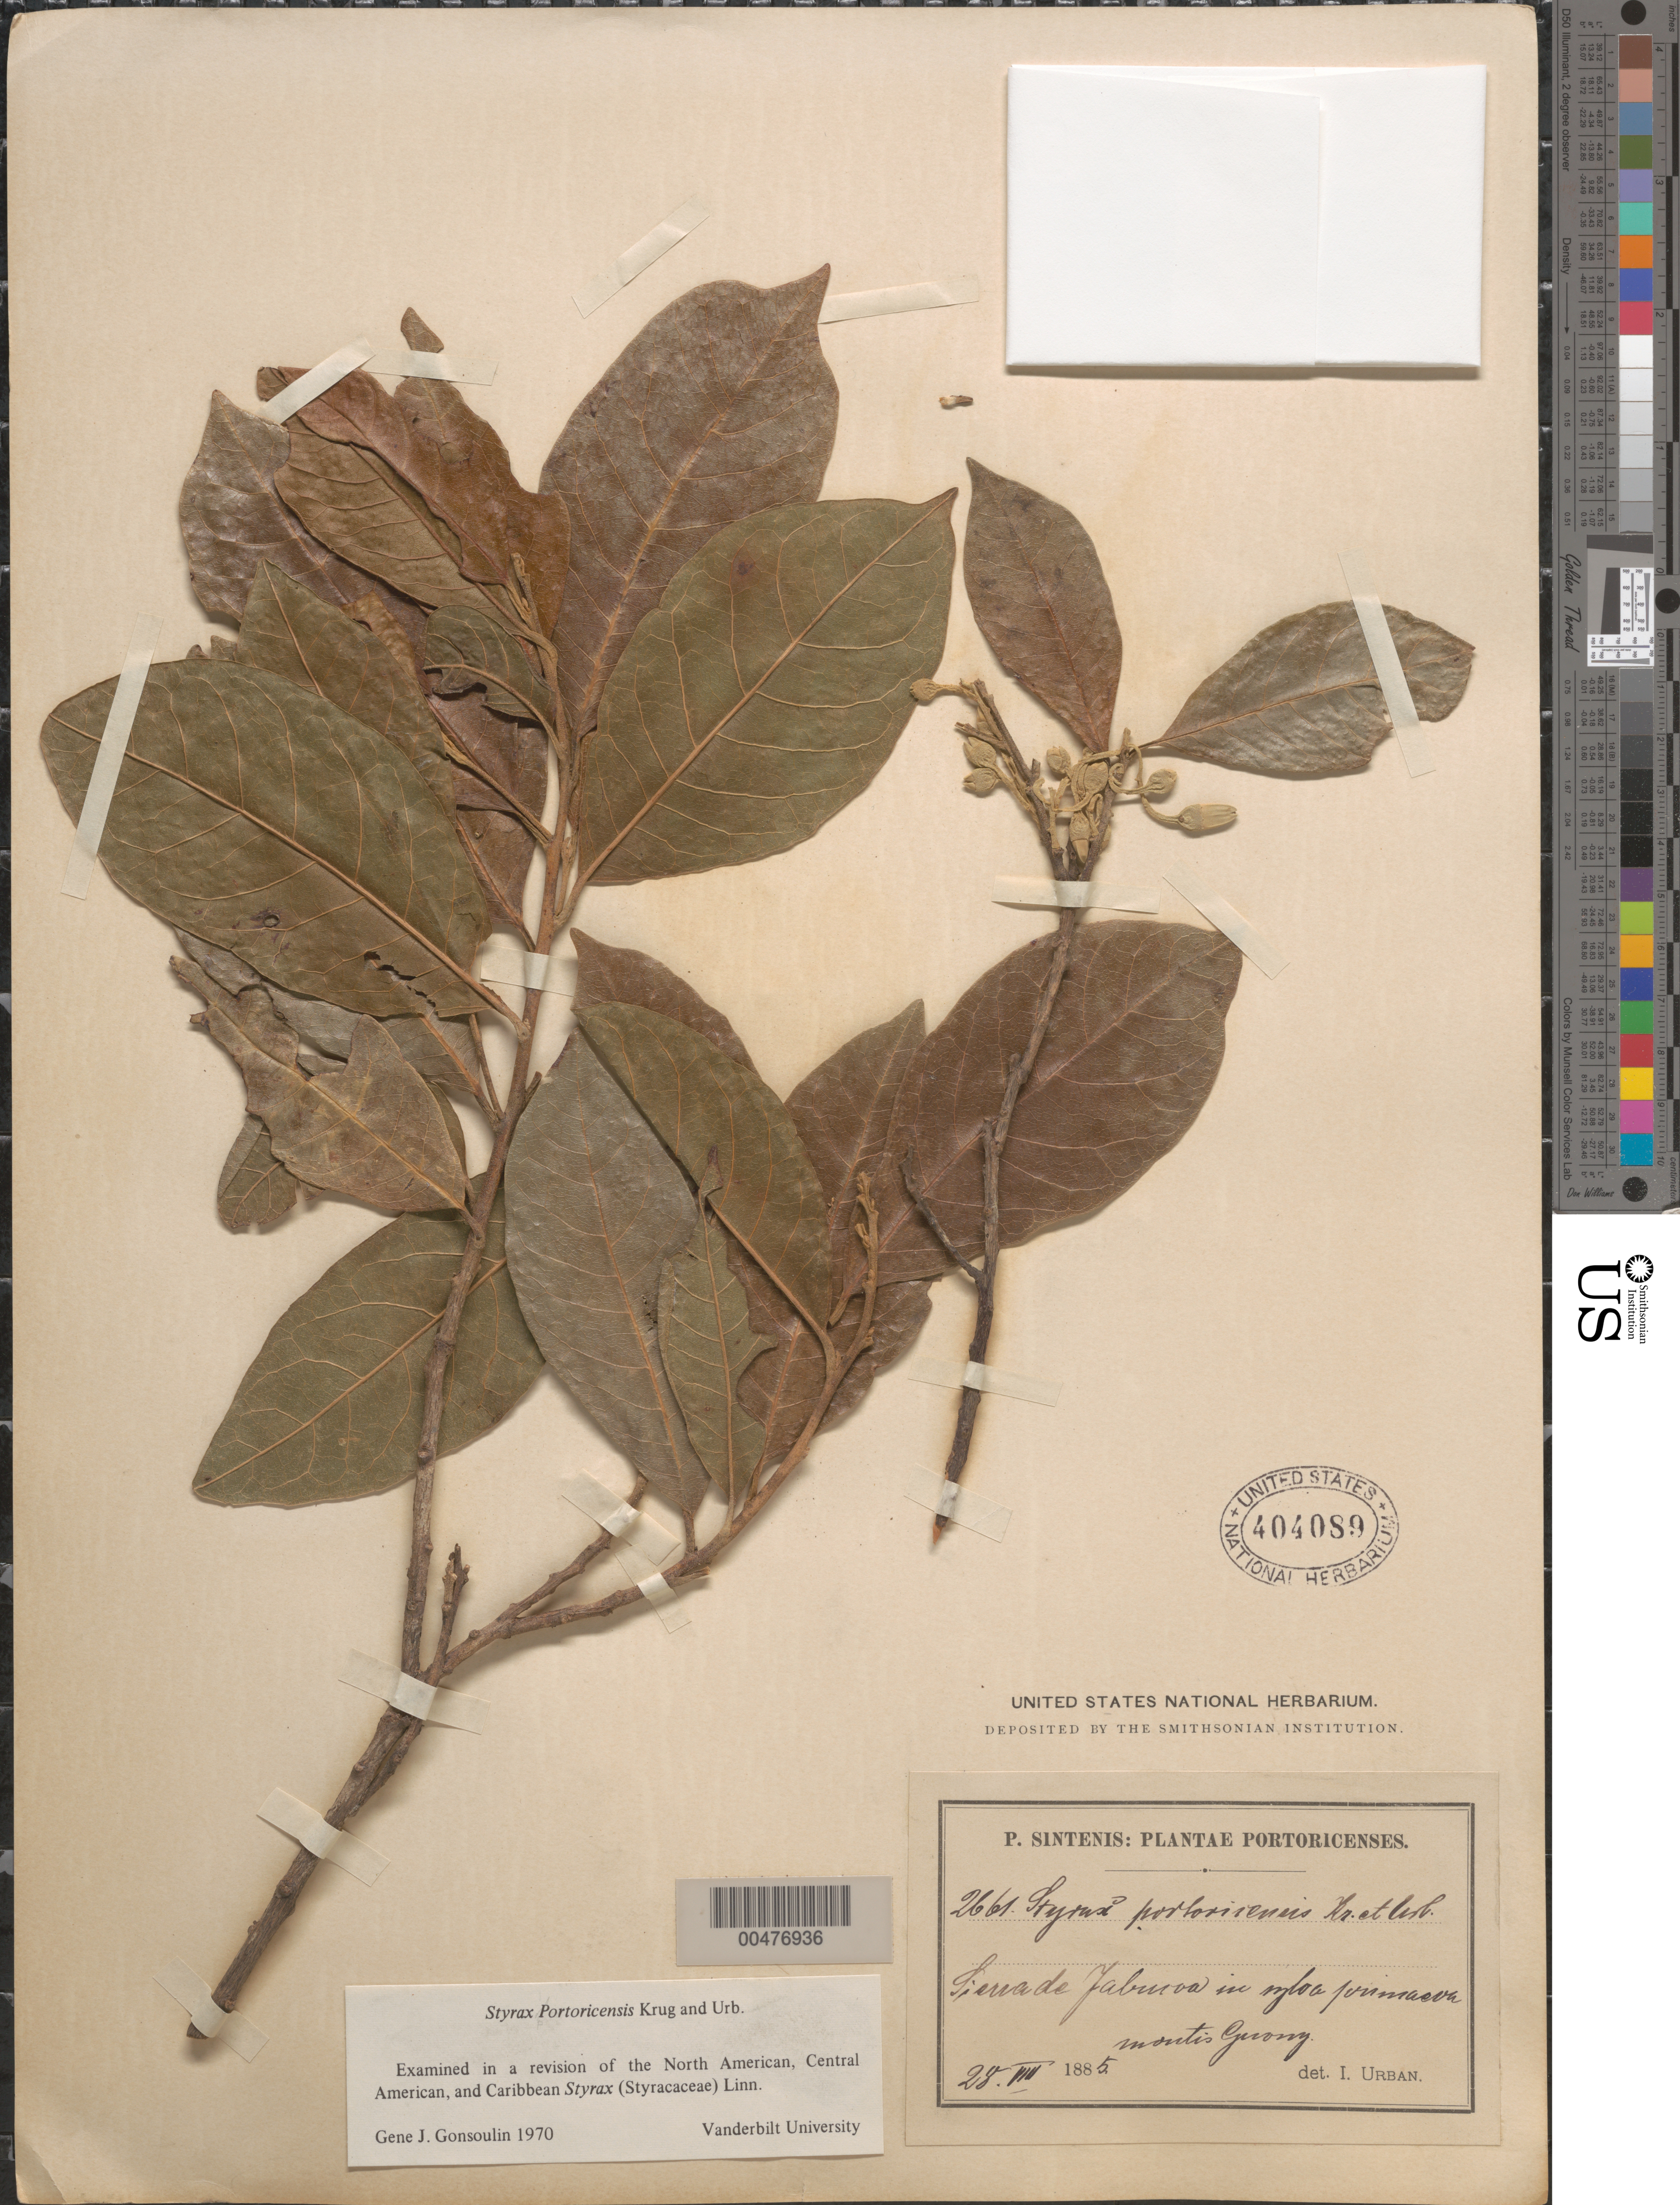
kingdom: Plantae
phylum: Tracheophyta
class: Magnoliopsida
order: Ericales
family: Styracaceae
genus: Styrax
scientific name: Styrax portoricensis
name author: Krug & Urb. in Engl.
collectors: P. Sintenis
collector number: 2661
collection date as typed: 28 Aug 1885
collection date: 1885-08-28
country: Puerto Rico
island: Greater Antilles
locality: Sierra de Jabucoa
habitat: In sylva primaeva montis Yuony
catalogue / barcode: US 404089